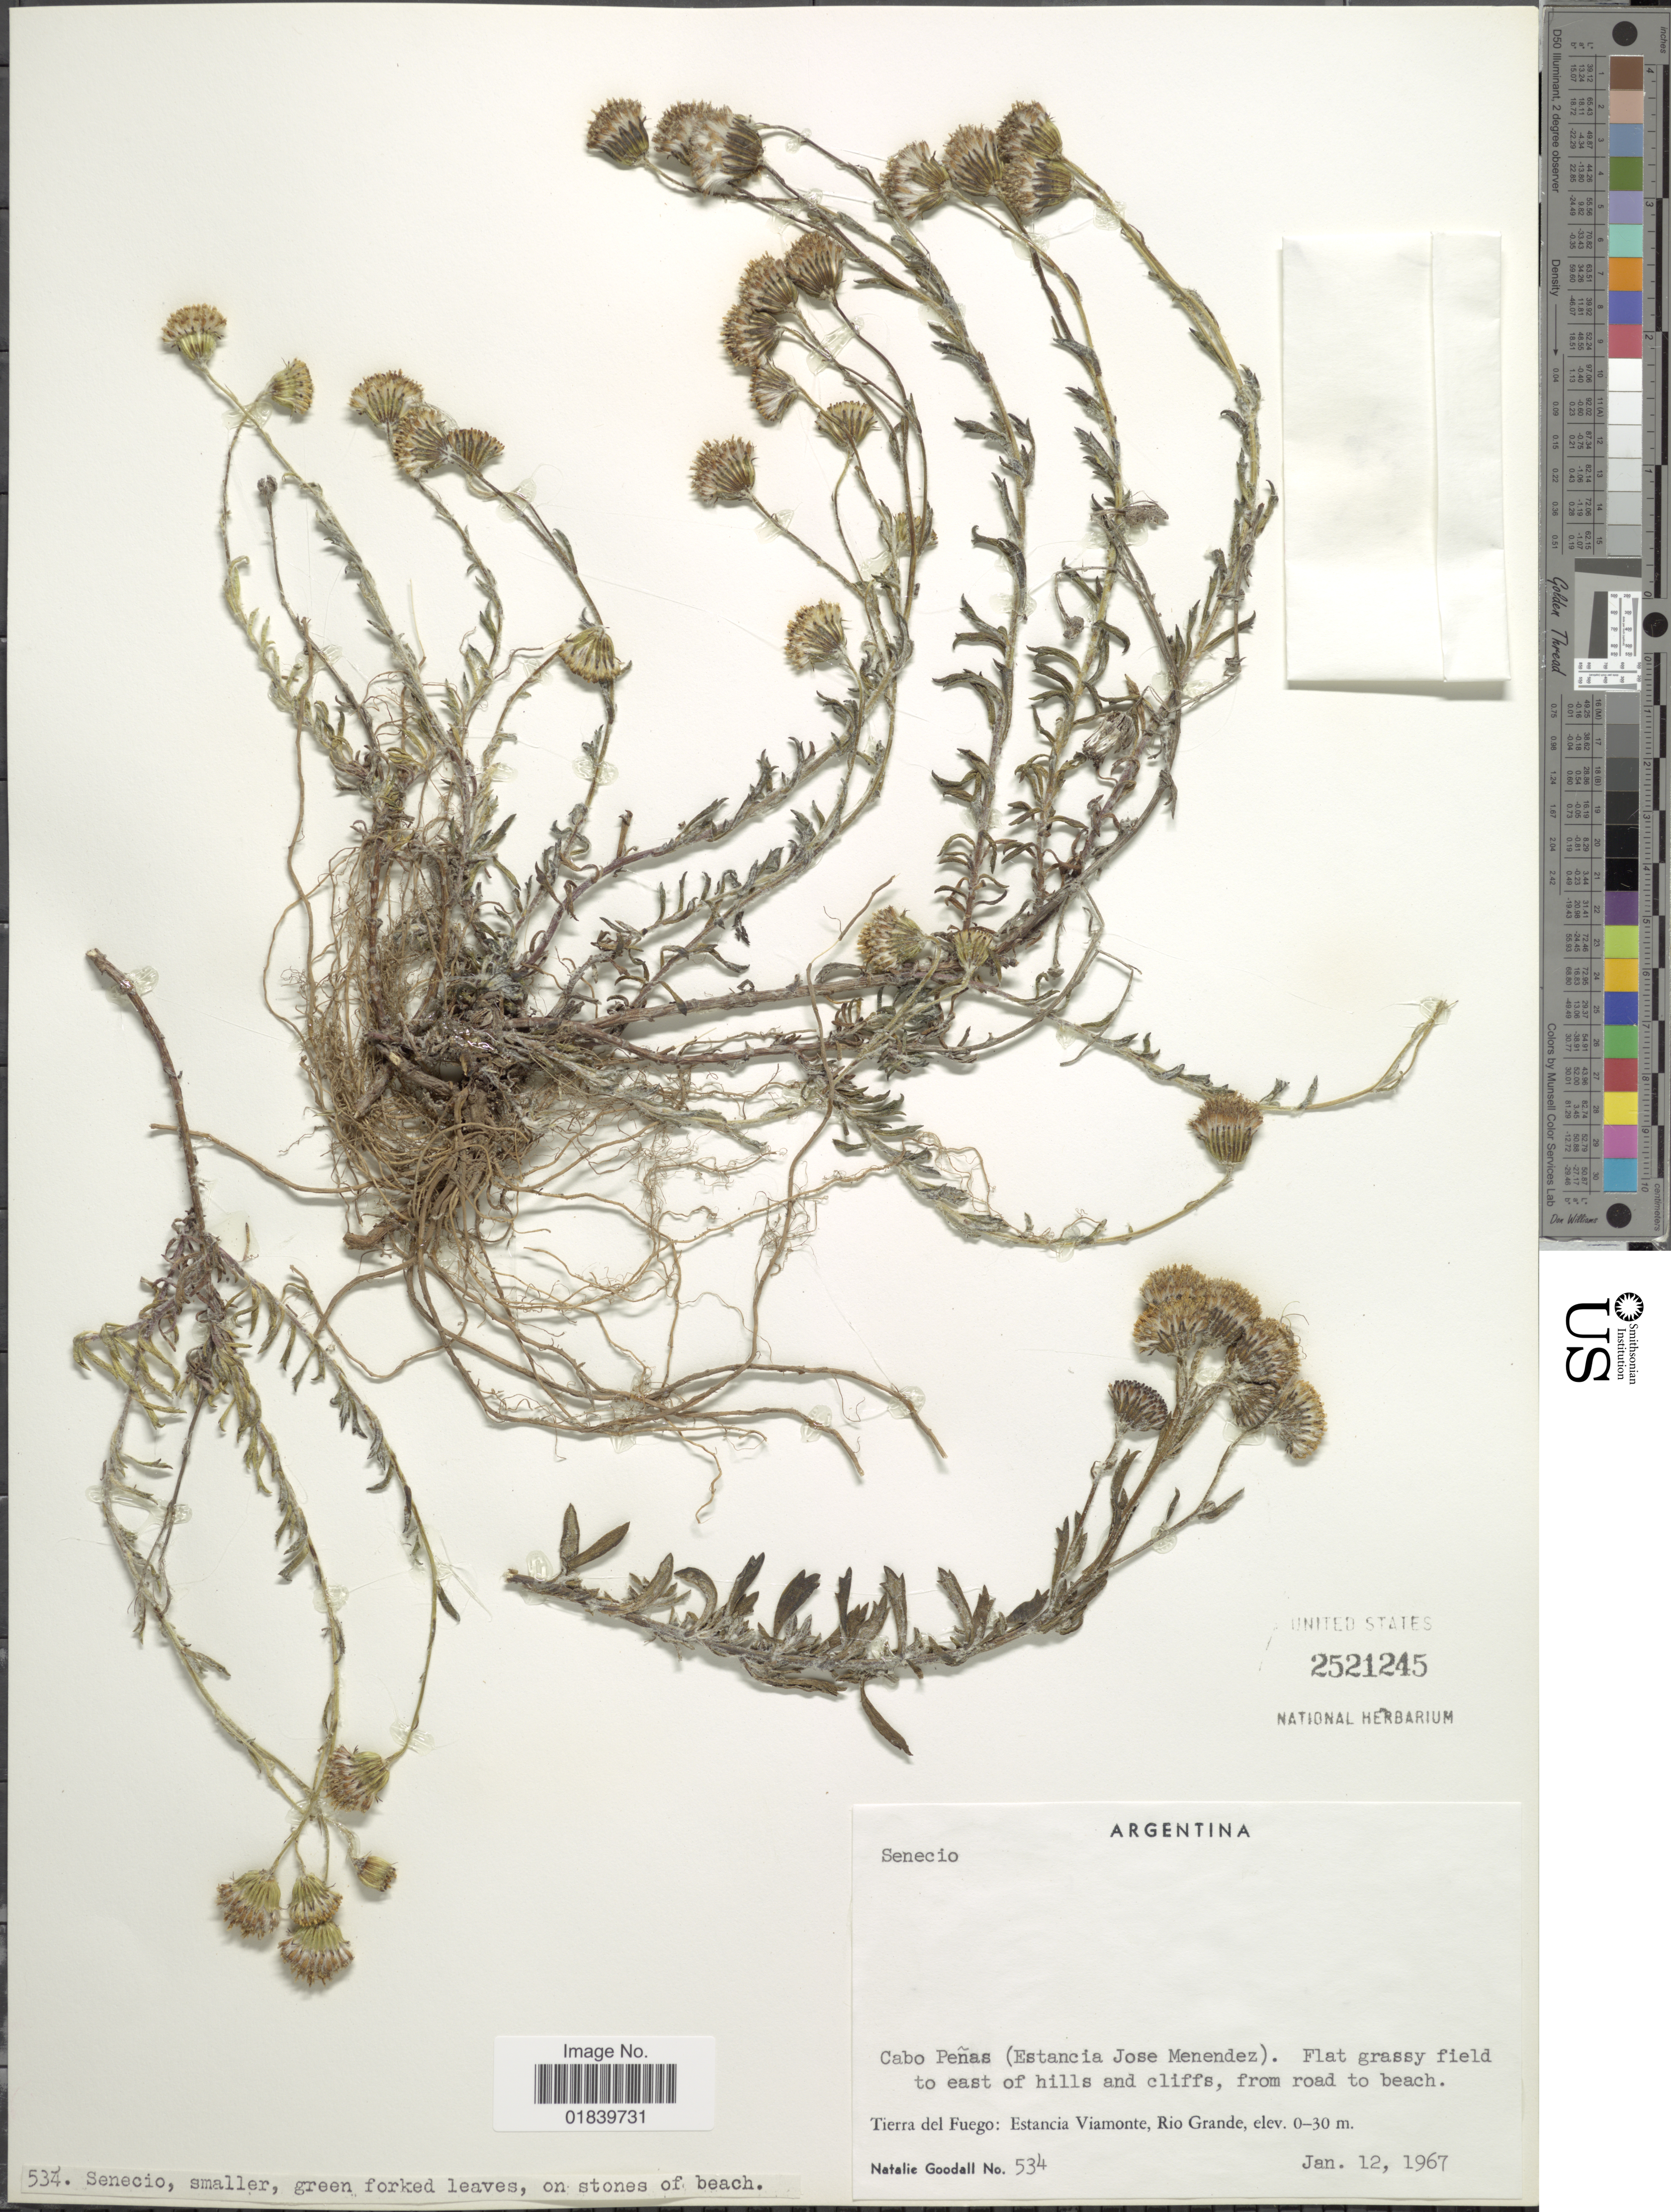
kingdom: Plantae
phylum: Tracheophyta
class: Magnoliopsida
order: Asterales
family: Asteraceae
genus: Senecio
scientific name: Senecio sp.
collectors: N. Goodall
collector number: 534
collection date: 1967-01-12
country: Argentina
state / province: Tierra del Fuego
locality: Cabo Penas (Estancia Jose Menendez). Flat east of hills and cliffs, from road to beach. Tierra del Fuego: Estancia Viamonte, Rio Grande.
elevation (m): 0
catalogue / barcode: US 2521245